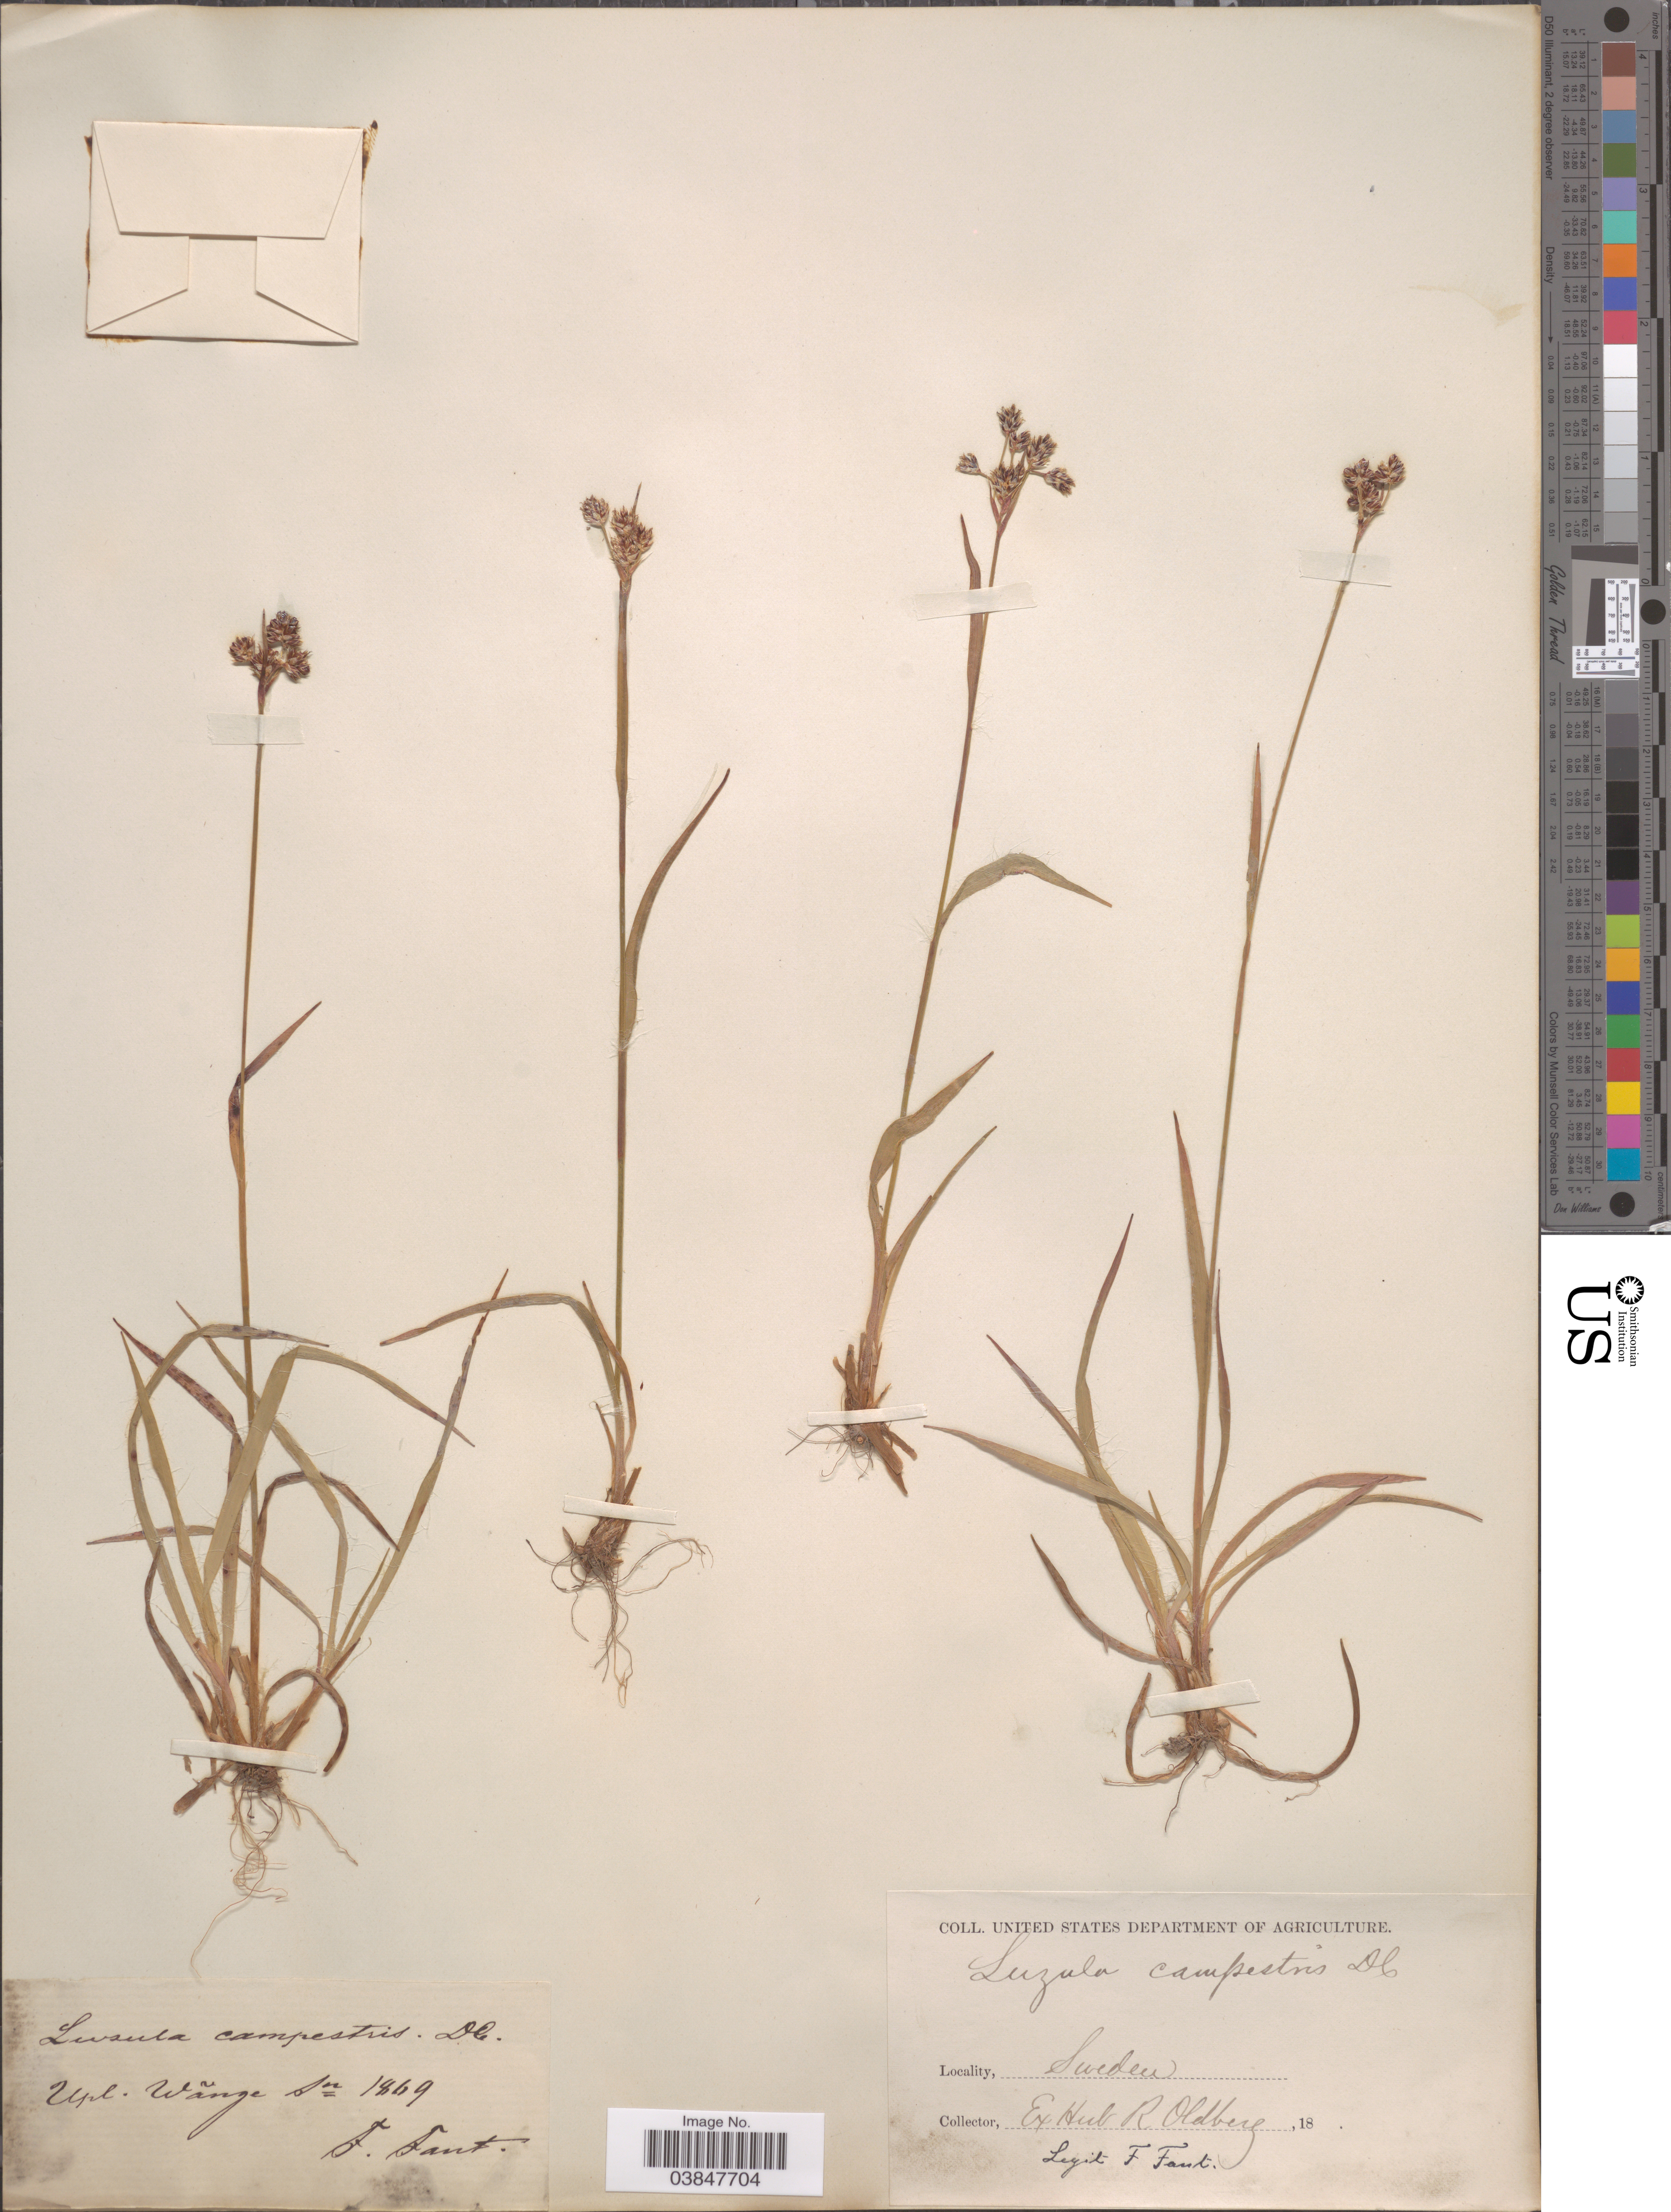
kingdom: Plantae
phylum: Tracheophyta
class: Liliopsida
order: Poales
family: Juncaceae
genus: Luzula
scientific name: Luzula campestris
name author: (L.) DC.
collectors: F. Fant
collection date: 1869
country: Sweden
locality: Upl. Wãnge Sn.